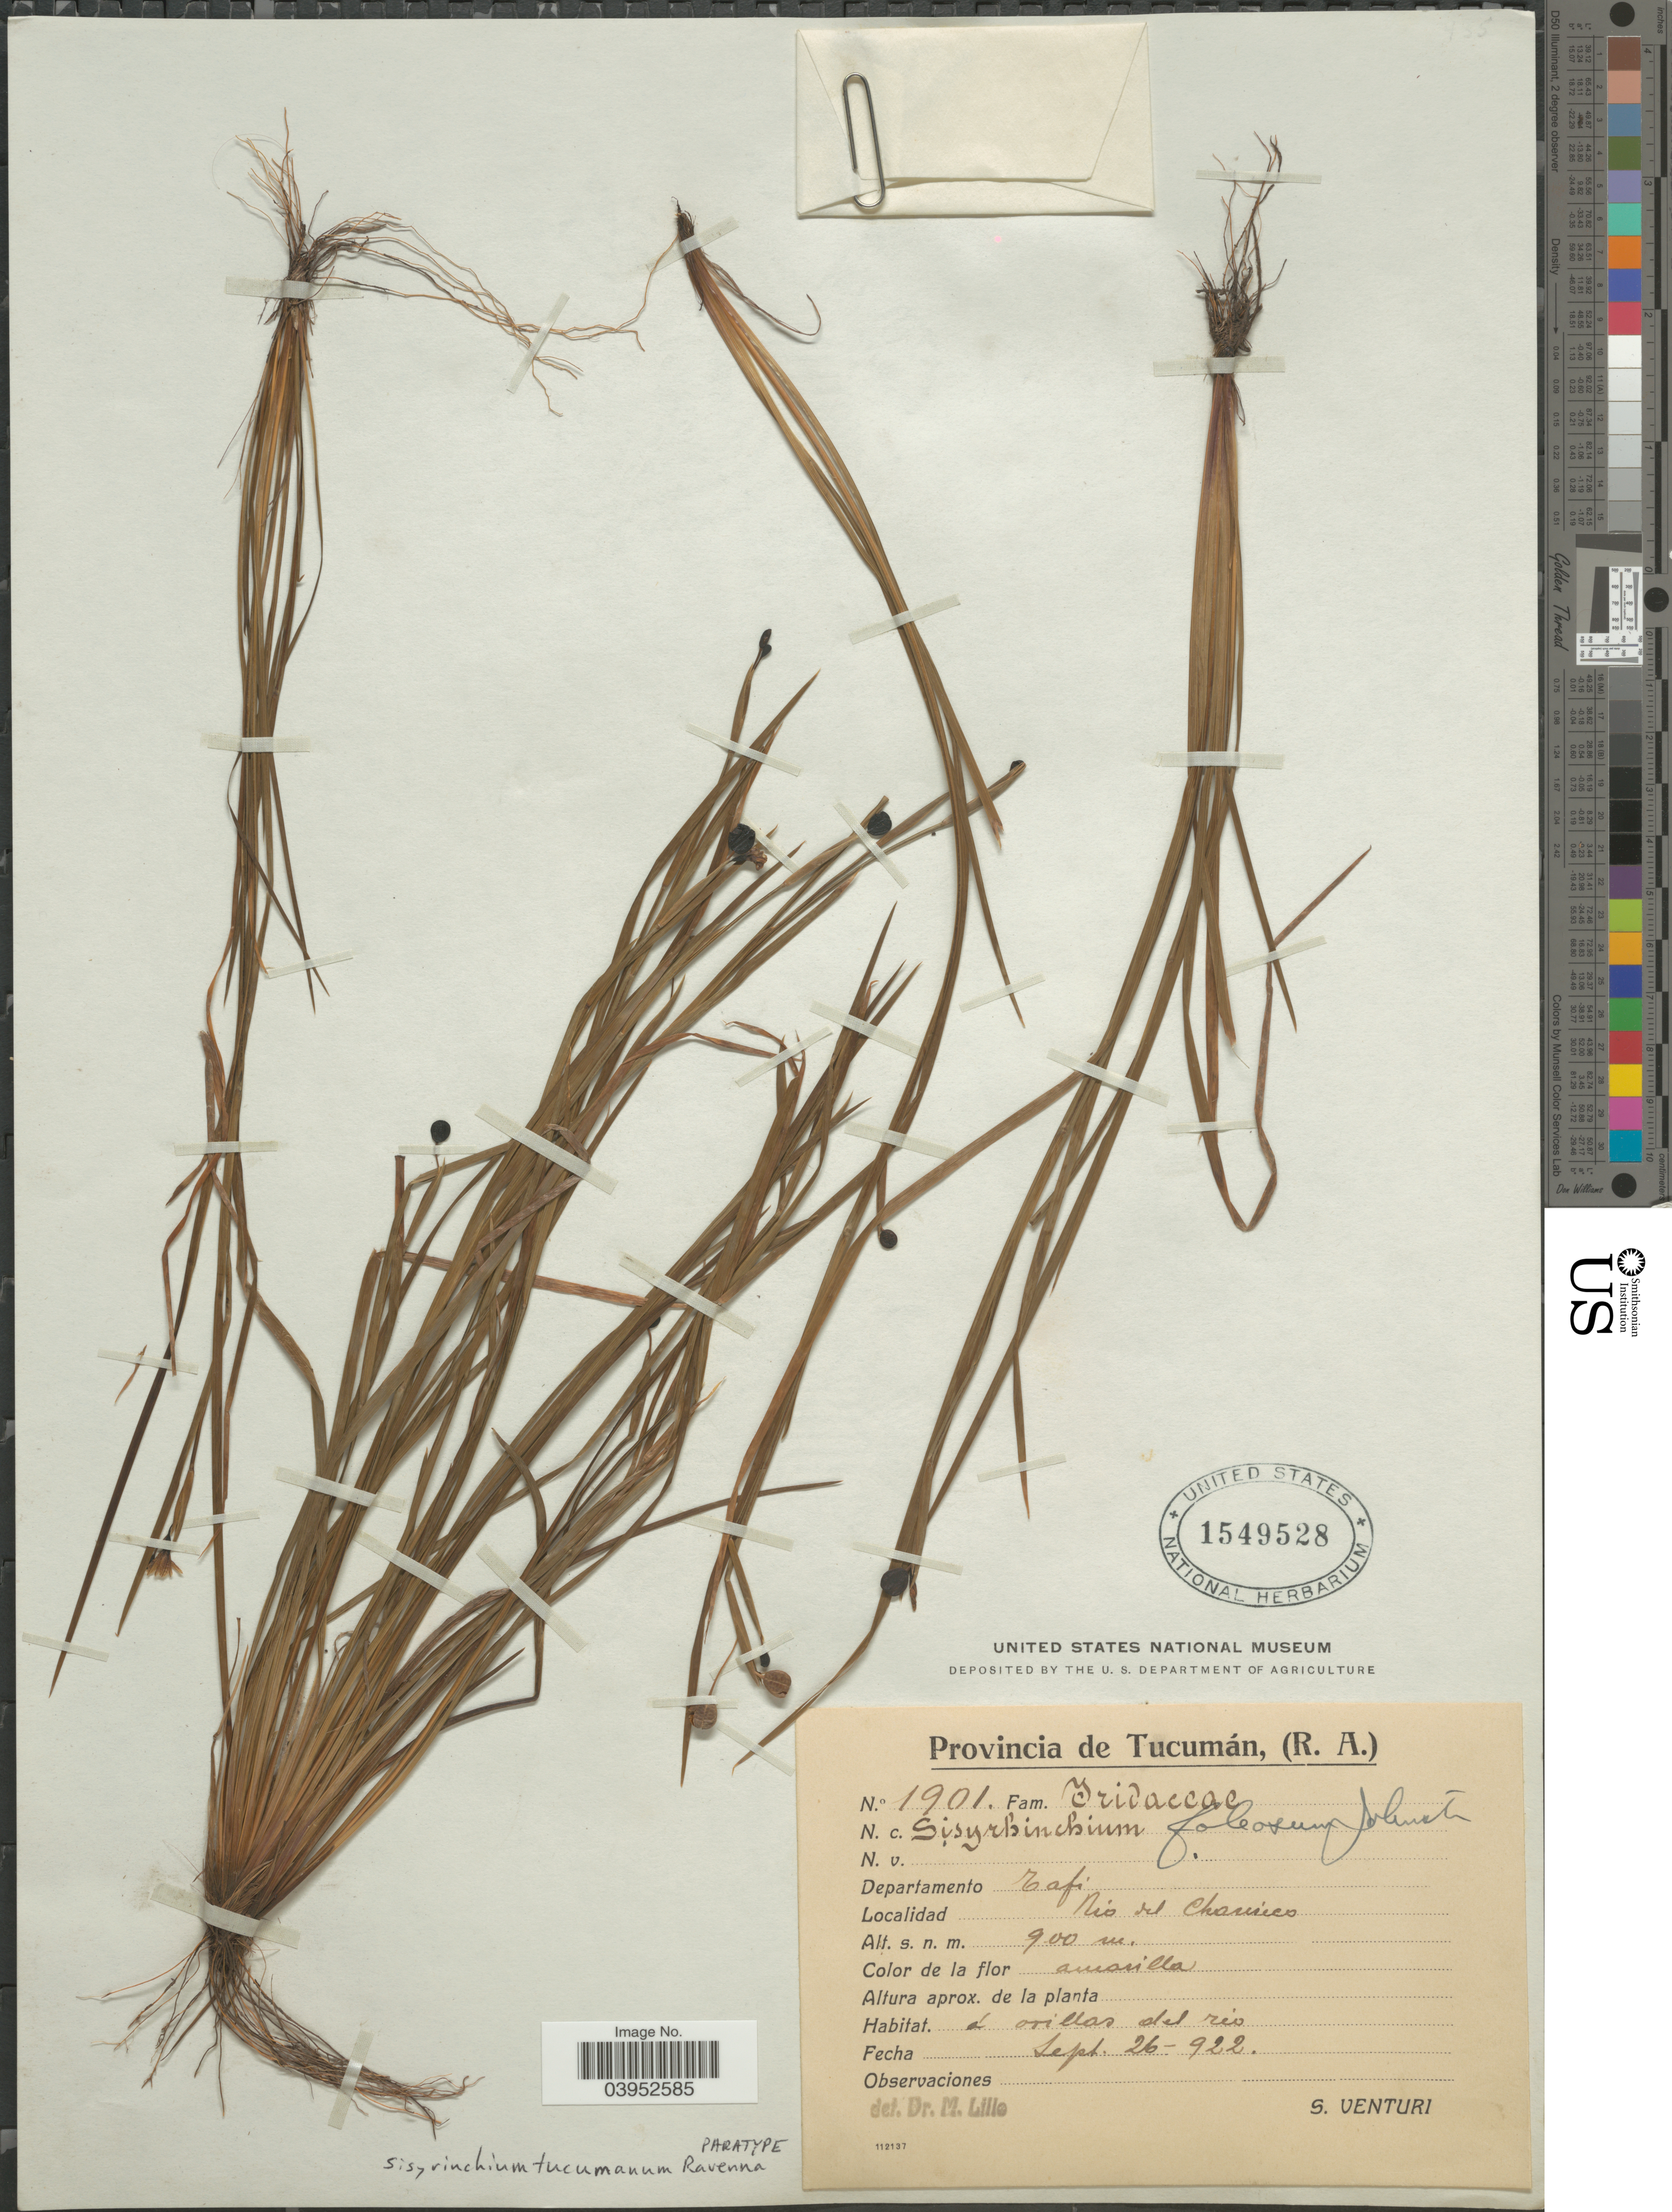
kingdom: Plantae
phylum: Tracheophyta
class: Liliopsida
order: Asparagales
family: Iridaceae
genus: Sisyrinchium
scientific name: Sisyrinchium tucumanum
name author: Ravenna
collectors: S. Venturi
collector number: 1901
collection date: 1922-09-26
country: Argentina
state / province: Tucuman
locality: Departamento Tafi. Rio del Charisico. Á orillas del rio.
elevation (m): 900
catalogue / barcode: US 1549528